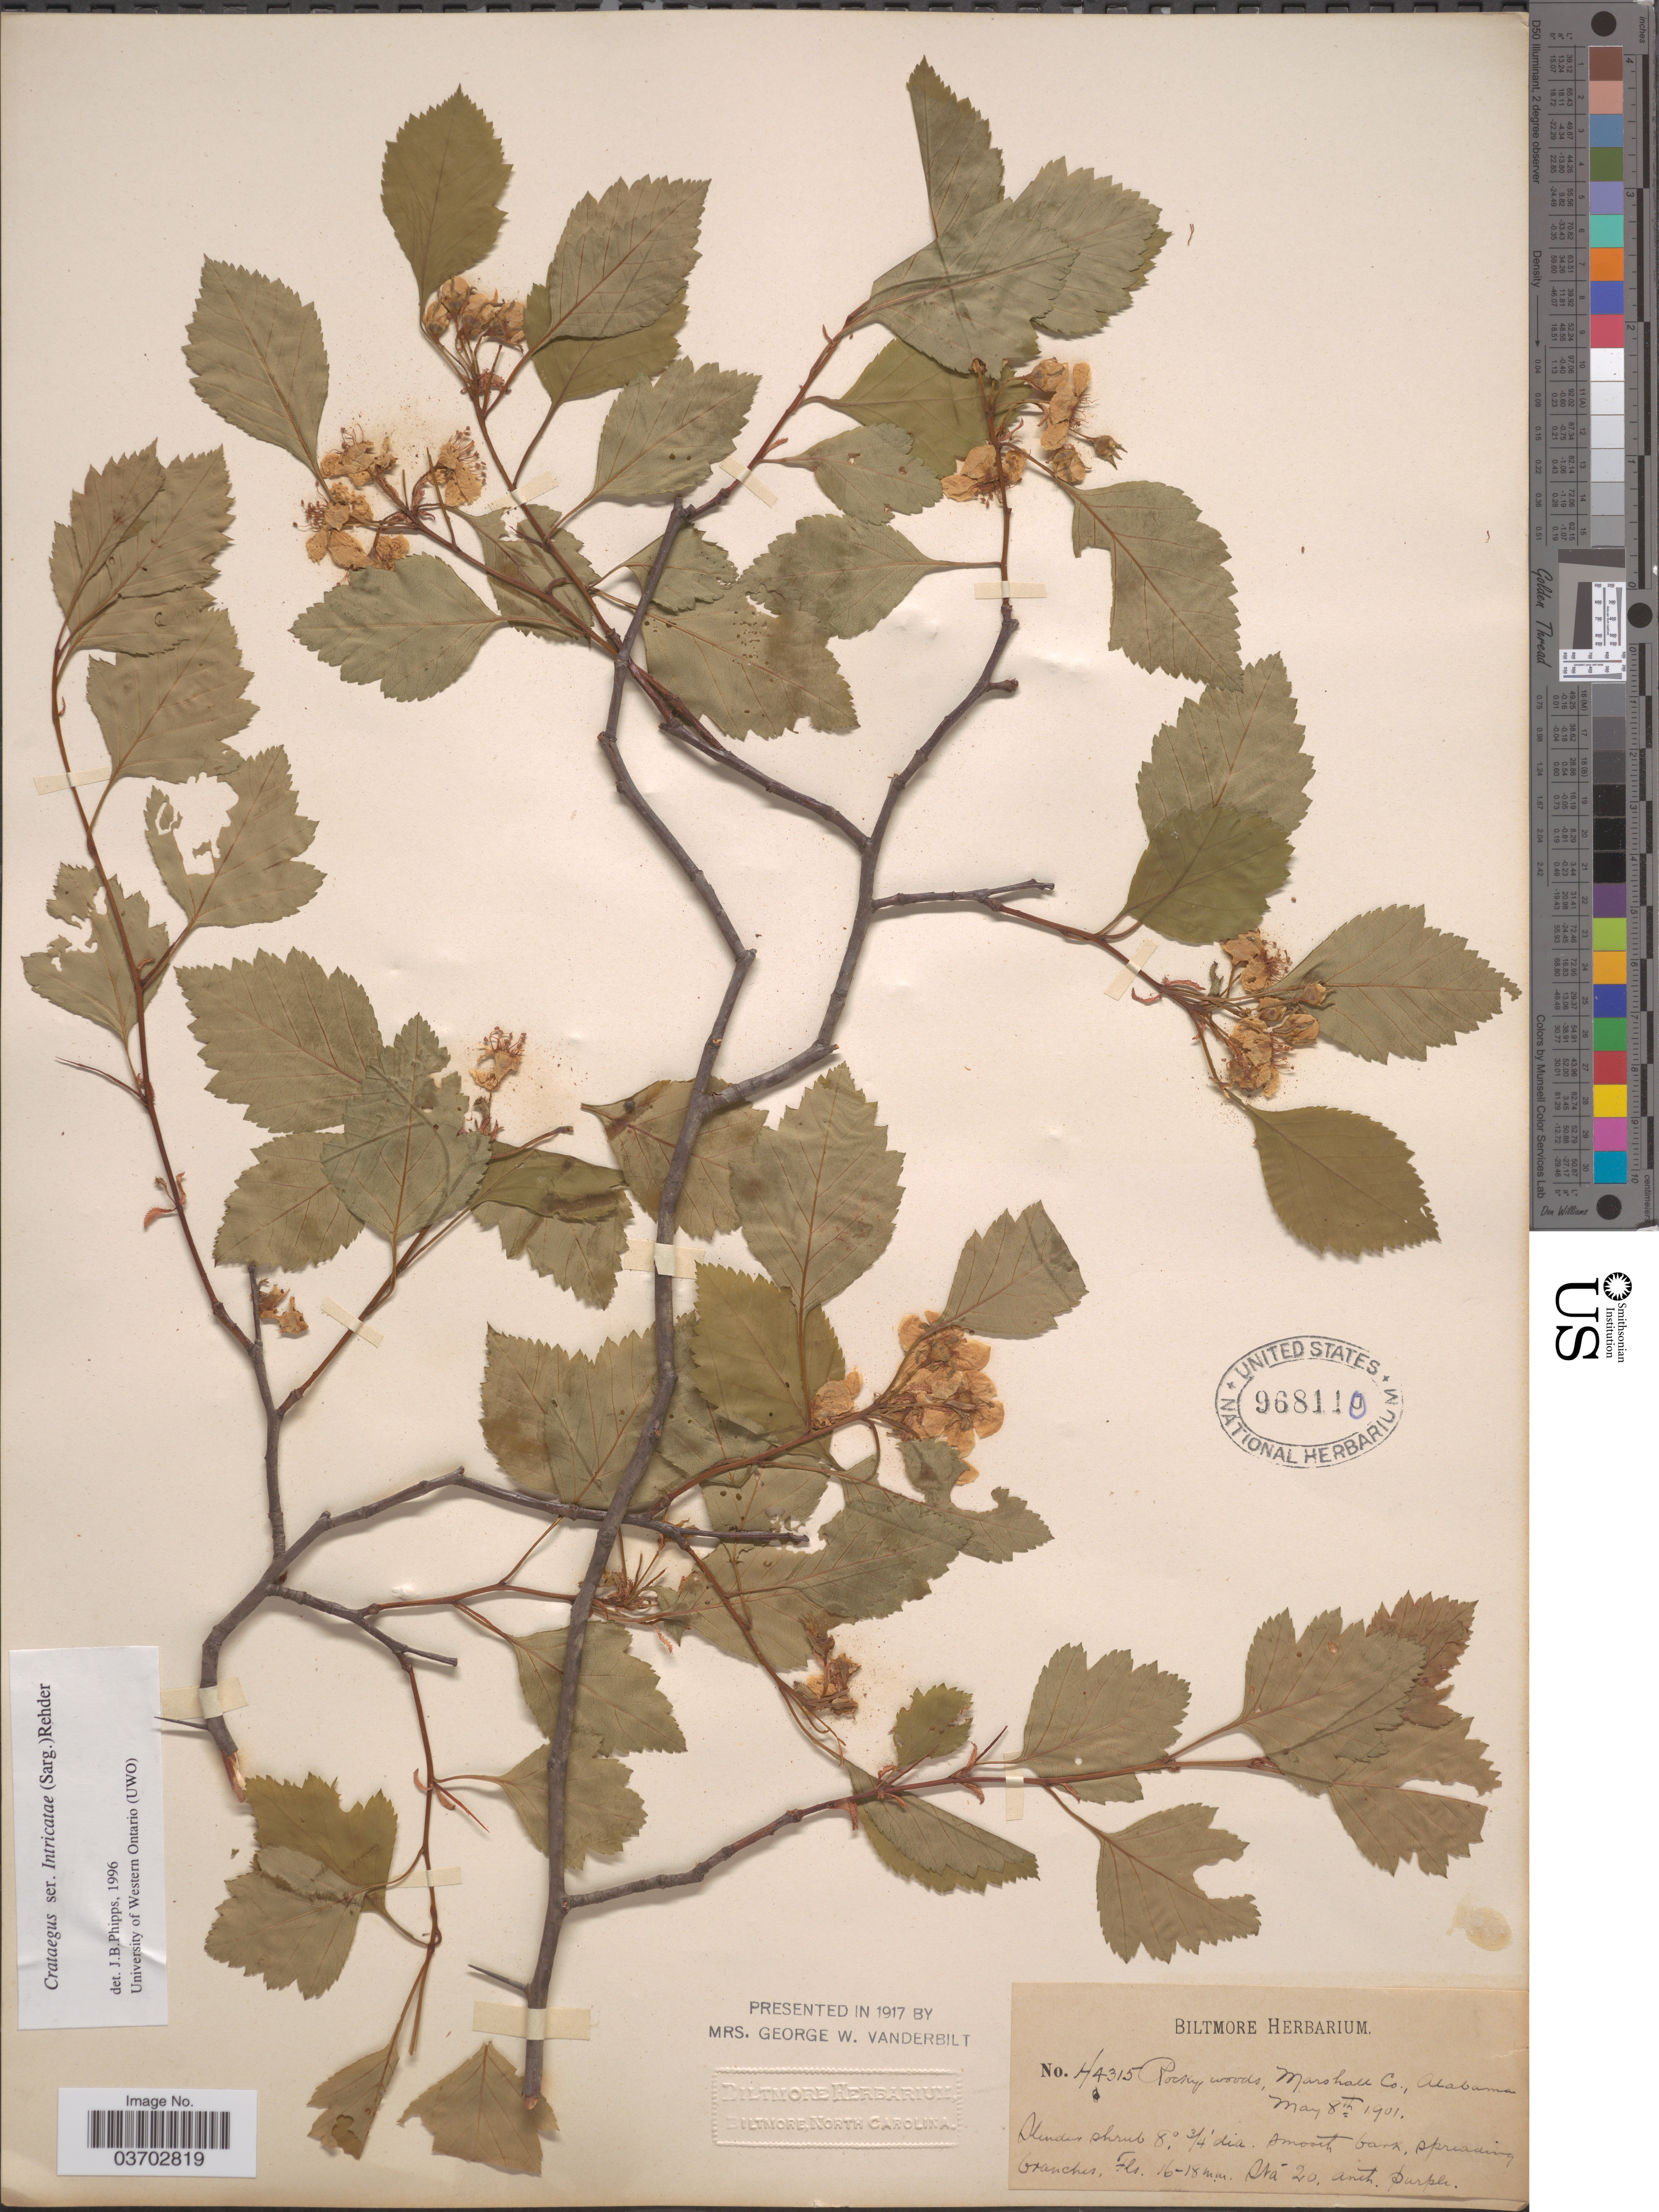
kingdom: Plantae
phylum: Tracheophyta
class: Magnoliopsida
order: Rosales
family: Rosaceae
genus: Crataegus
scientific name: Crataegus sp.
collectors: ex herb. Biltmore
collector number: H4315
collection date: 1901-05-08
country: United States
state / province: Alabama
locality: Rocky woods, Marshall Co.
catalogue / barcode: US 968110